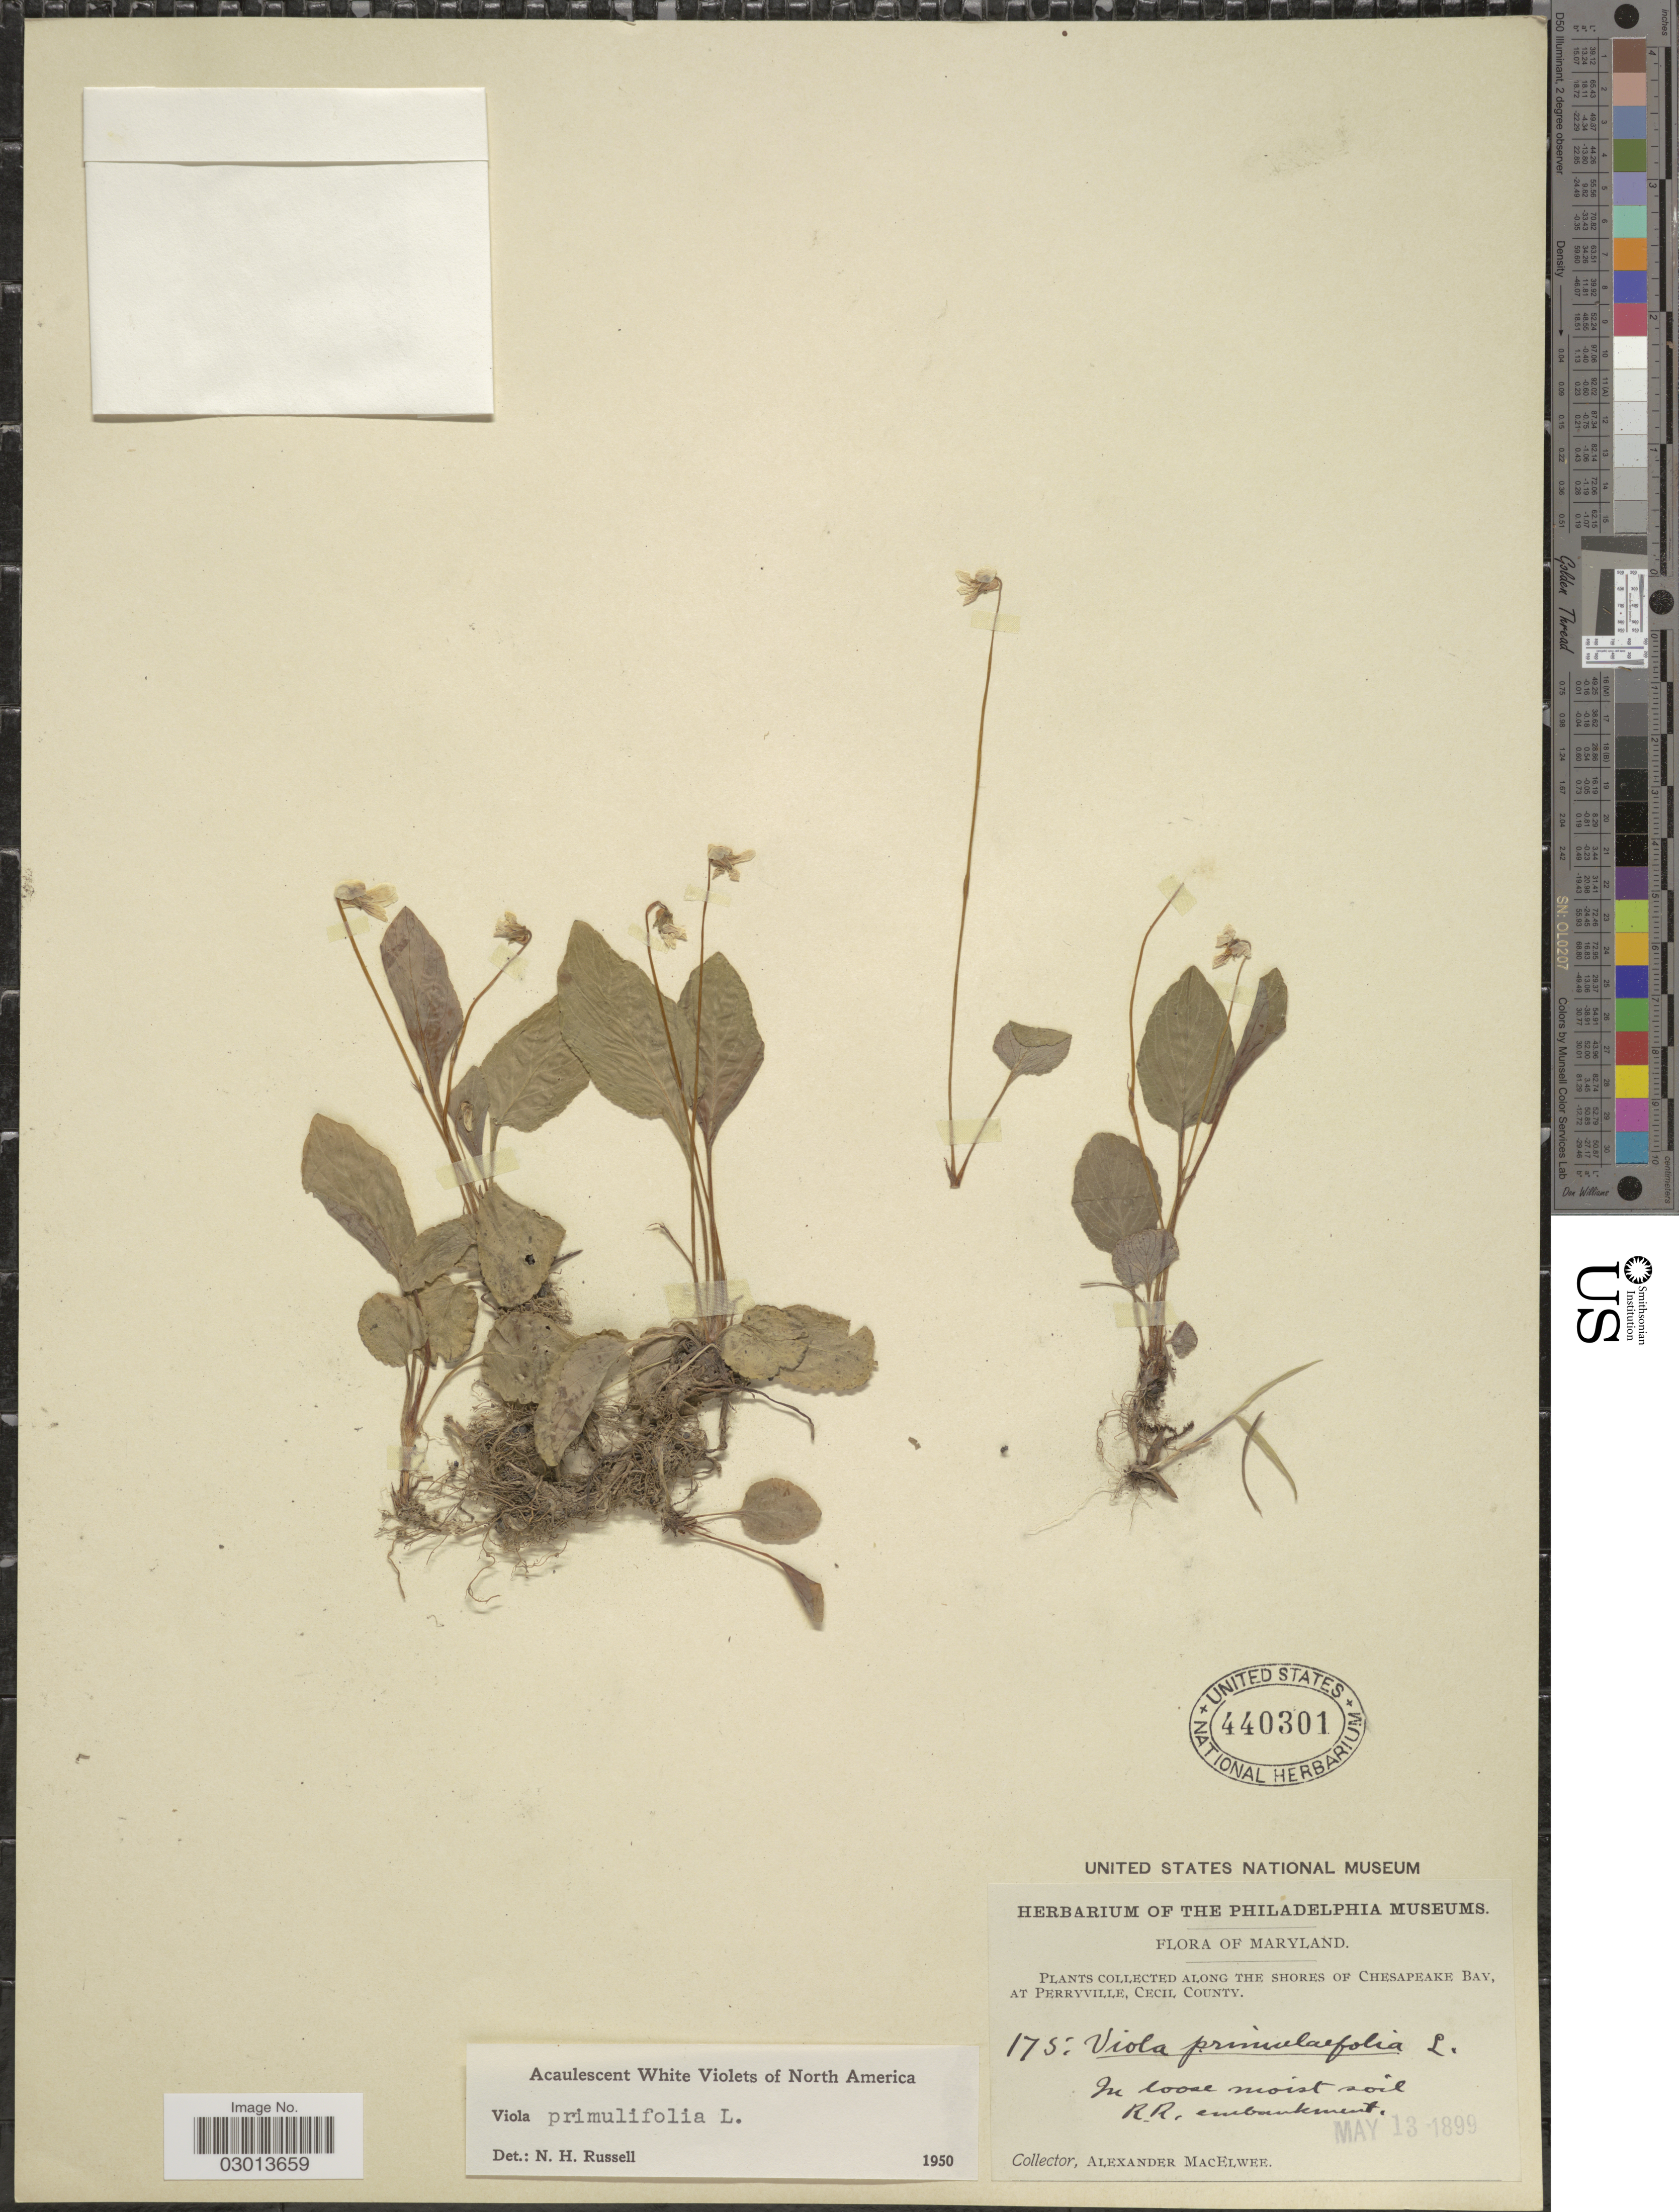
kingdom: Plantae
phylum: Tracheophyta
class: Magnoliopsida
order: Malpighiales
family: Violaceae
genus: Viola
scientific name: Viola primulifolia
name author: L.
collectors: A. MacElwee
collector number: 175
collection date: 1899-05-13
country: United States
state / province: Maryland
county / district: Cecil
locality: Along the shores of Chesapeake Bay, at Perryville, Cecil County. R. R. embankment.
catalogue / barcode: US 440301